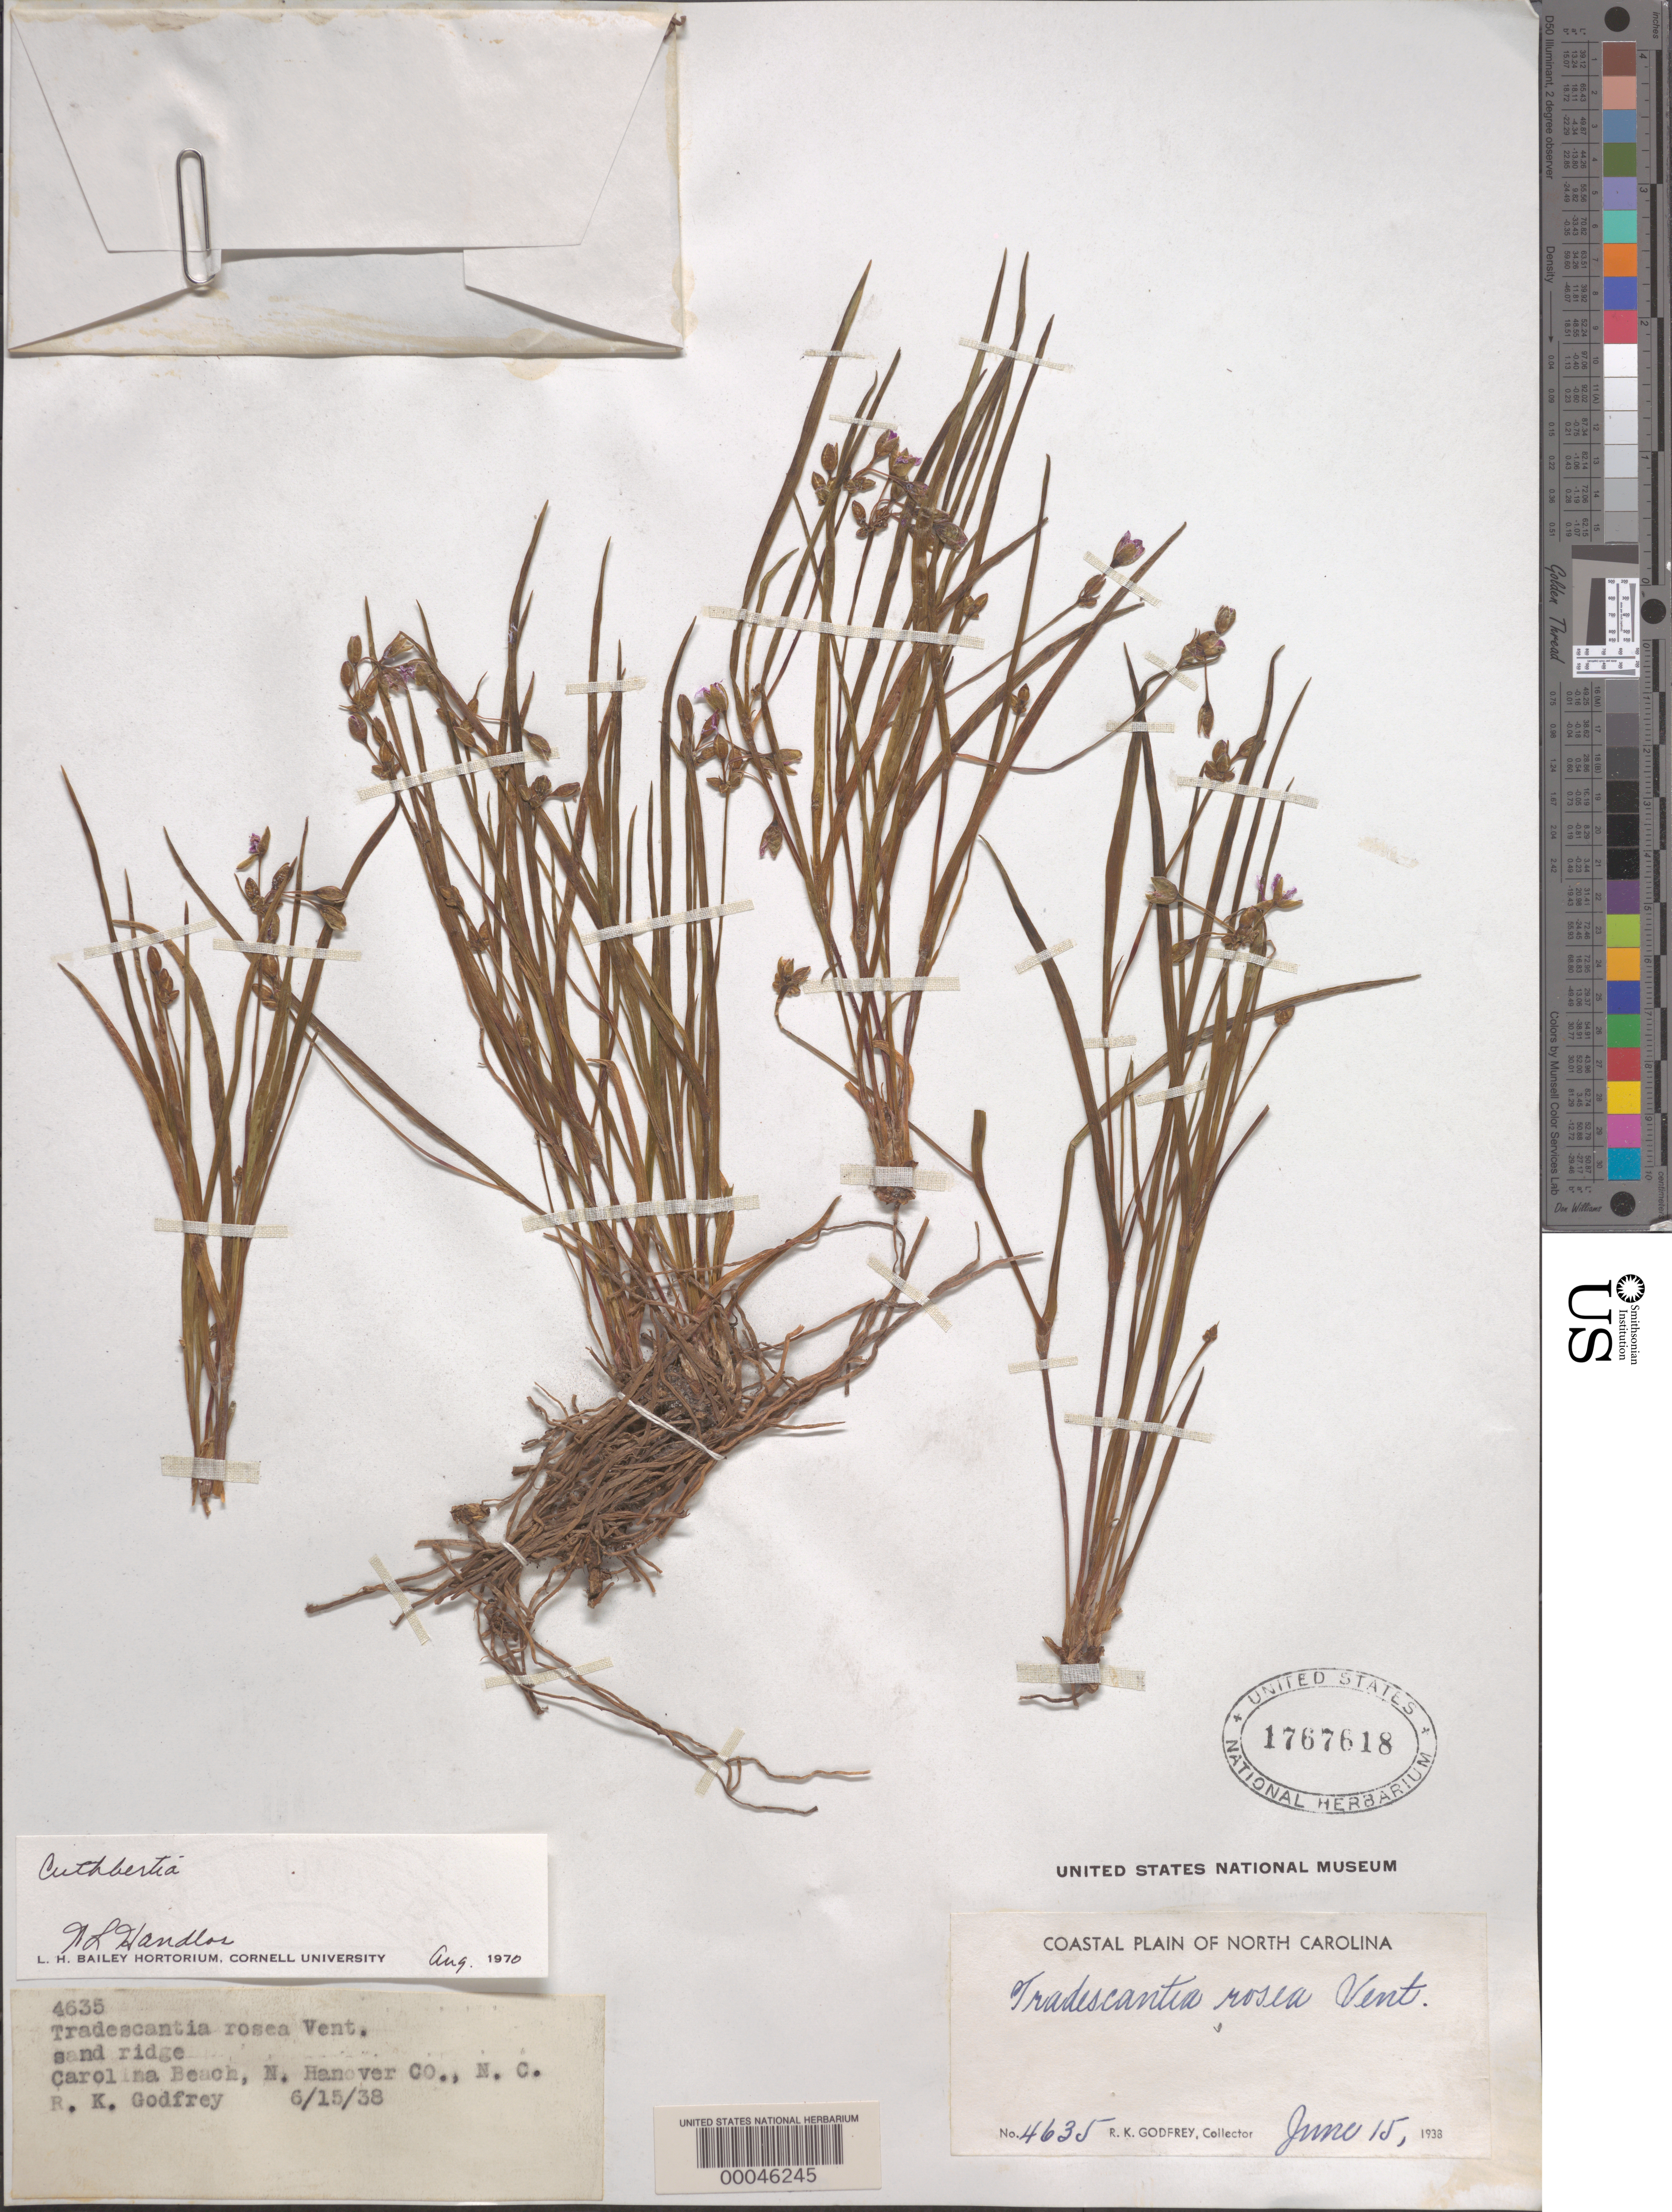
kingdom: Plantae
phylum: Tracheophyta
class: Liliopsida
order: Commelinales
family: Commelinaceae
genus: Cuthbertia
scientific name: Cuthbertia graminea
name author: Small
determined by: Strong, Mark T., (BOT), Smithsonian Institution - National Museum of Natural History (UNITED STATES)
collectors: R. K. Godfrey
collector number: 4635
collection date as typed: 15 Jun 1938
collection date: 1938-06-15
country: United States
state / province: North Carolina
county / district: New Hanover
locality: Carolina beach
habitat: Sand ridge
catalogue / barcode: US 1767618